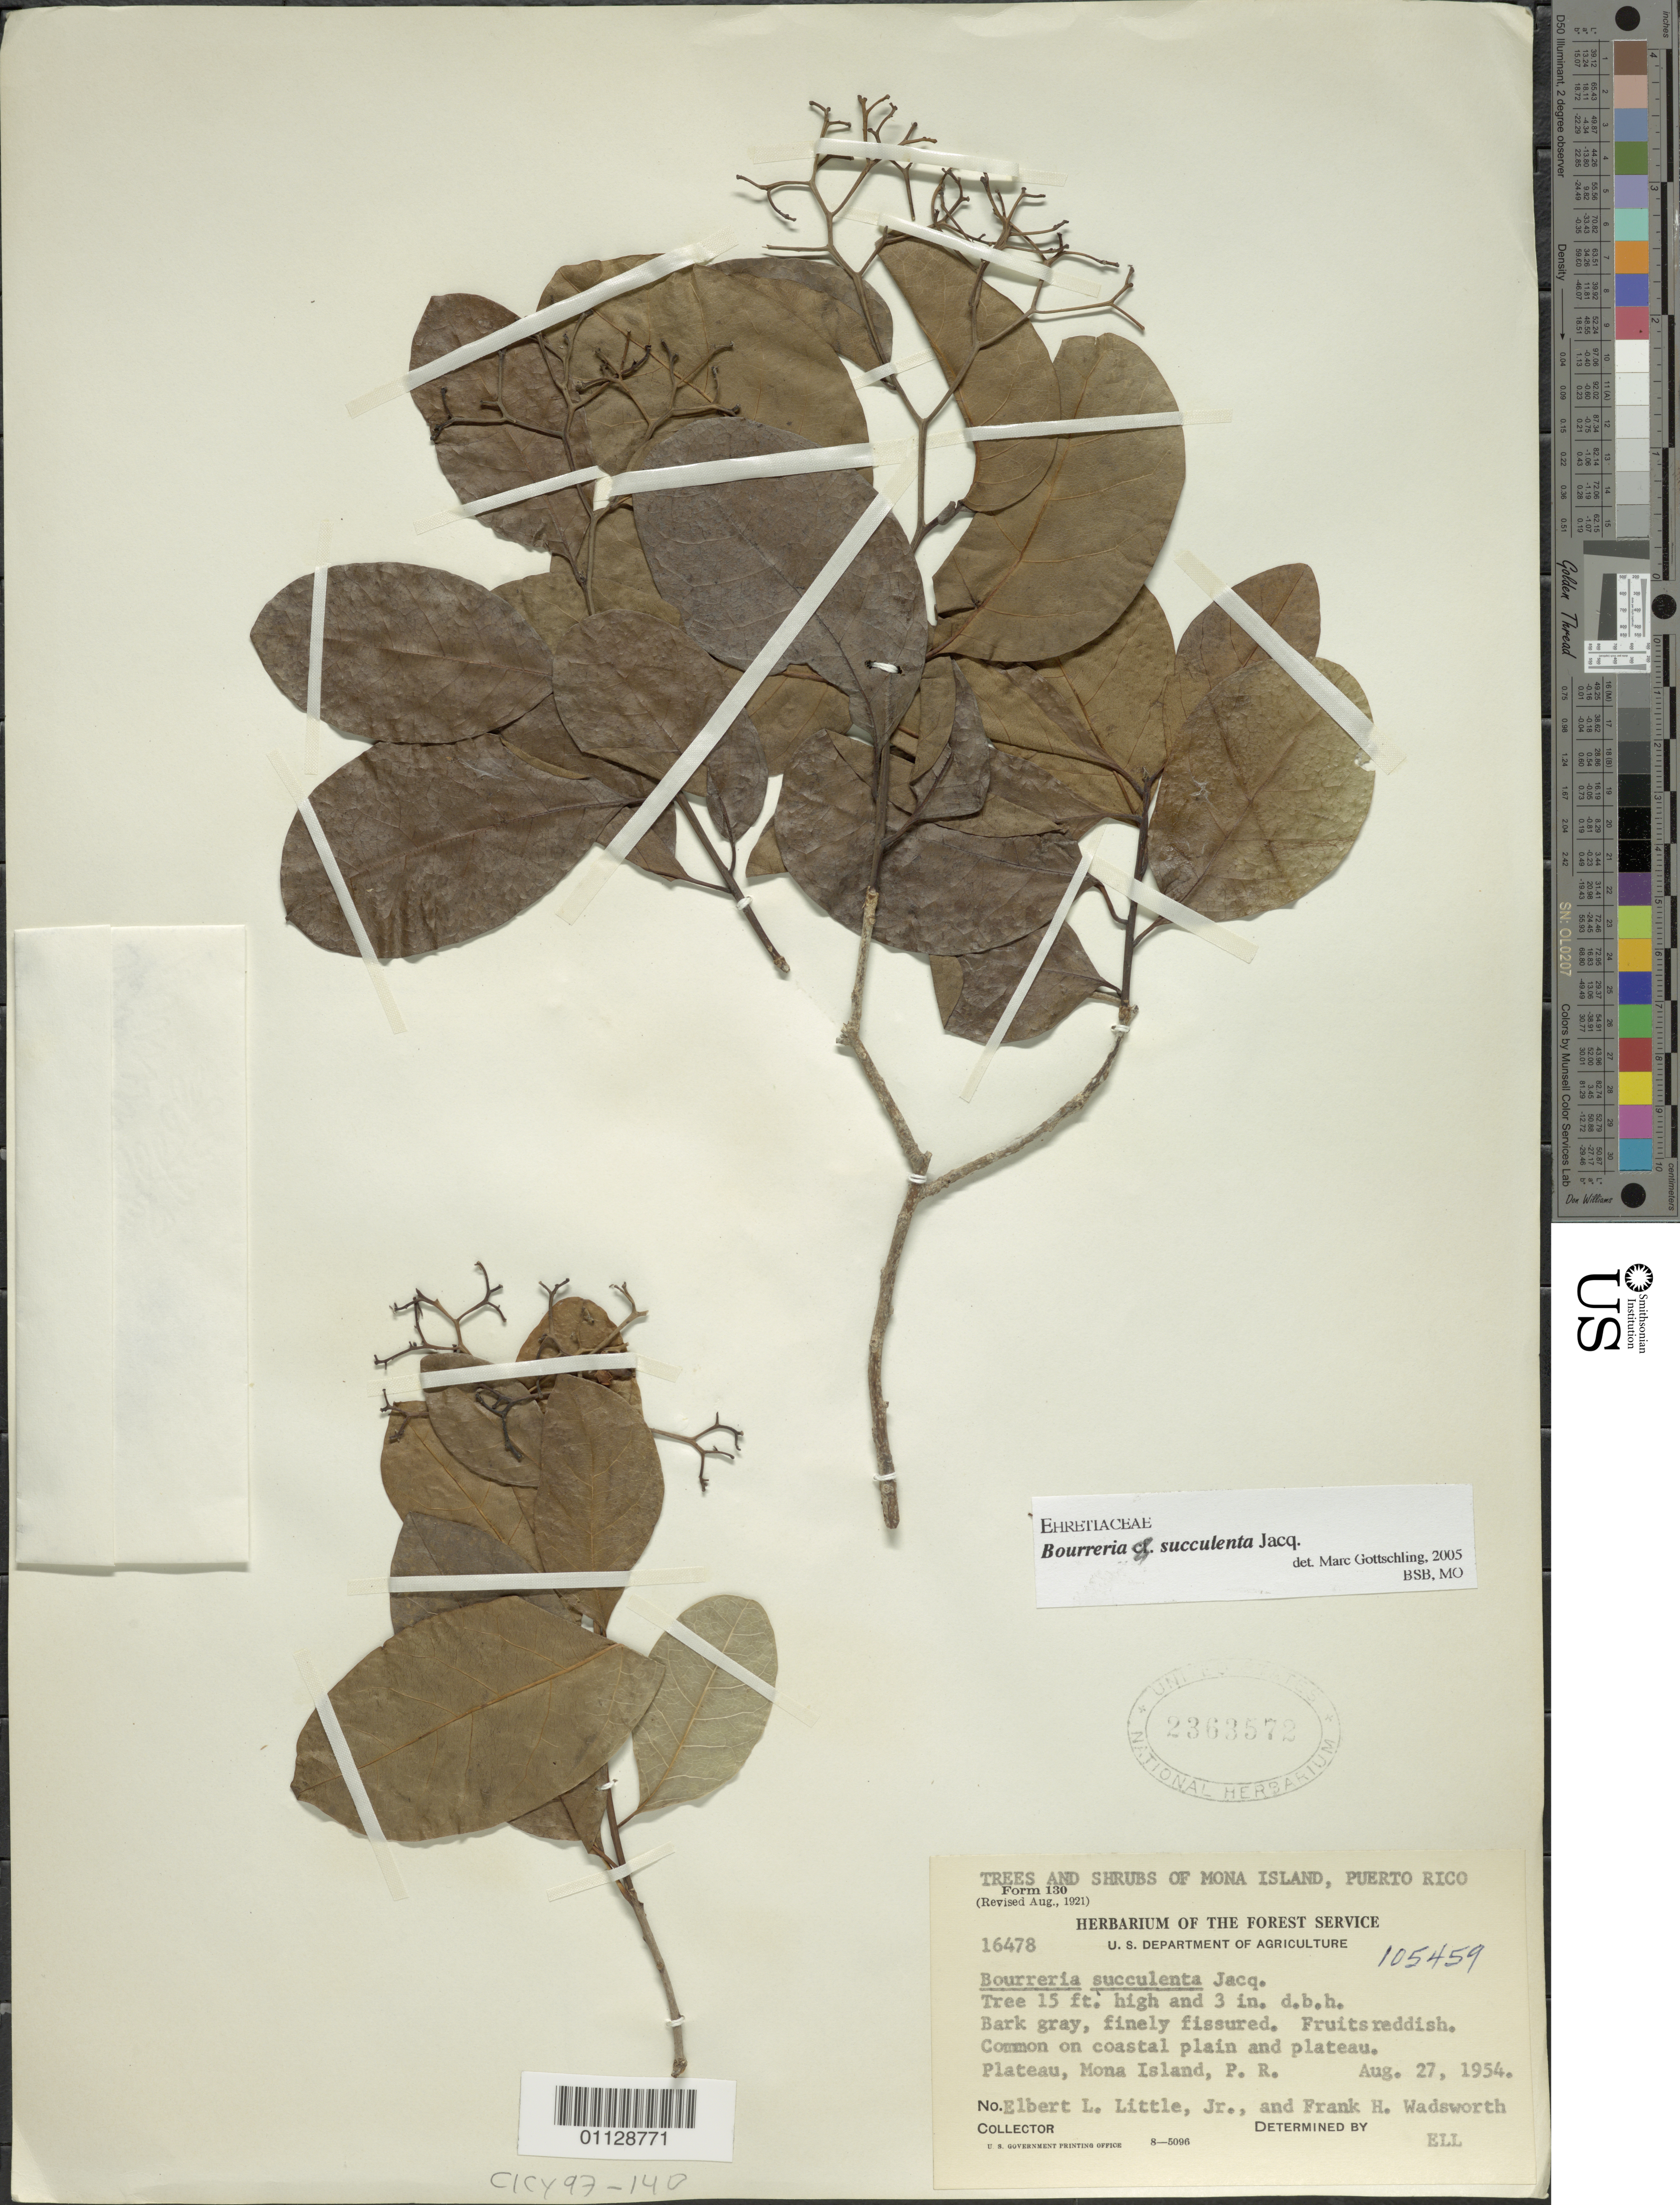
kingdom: Plantae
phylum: Tracheophyta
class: Magnoliopsida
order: Boraginales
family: Ehretiaceae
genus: Bourreria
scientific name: Bourreria succulenta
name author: Jacq.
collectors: E. L. Little & F. Wadsworth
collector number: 16478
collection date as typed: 27 Aug 1954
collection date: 1954-08-27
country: Puerto Rico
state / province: Mayagüez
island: Mona I.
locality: Common on coastal plain and plateau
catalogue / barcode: US 2363572